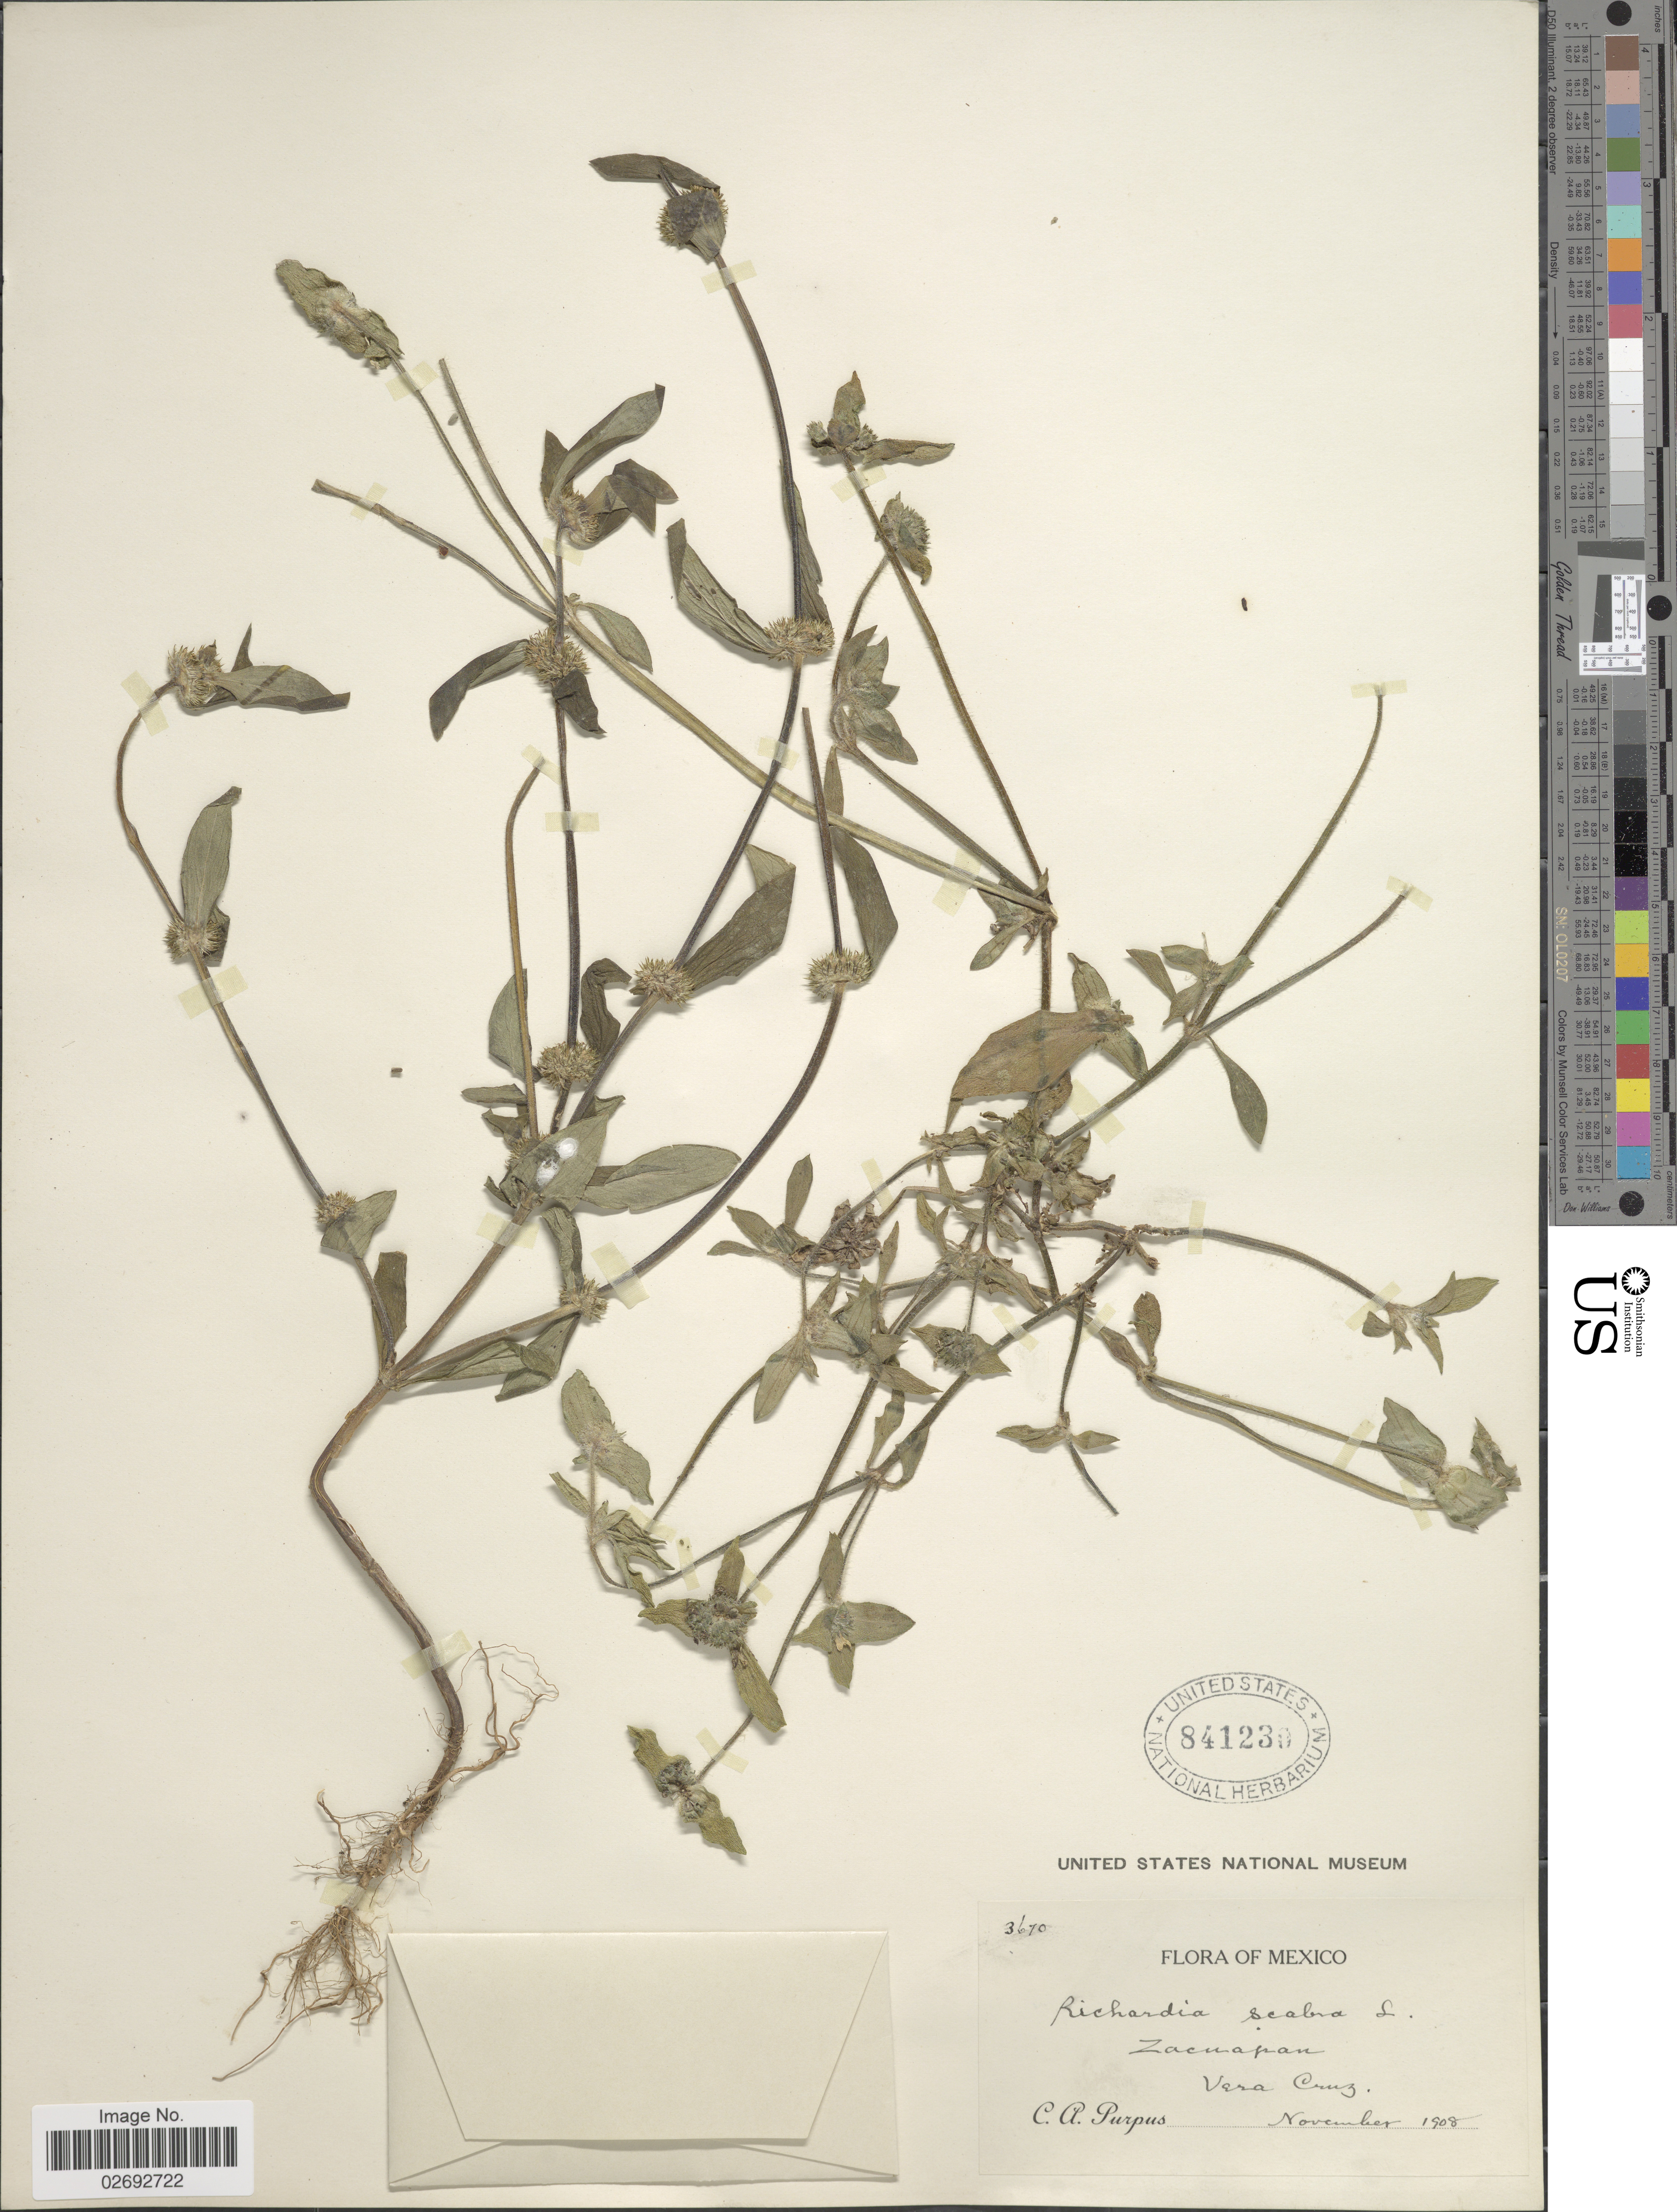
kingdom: Plantae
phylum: Tracheophyta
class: Magnoliopsida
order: Gentianales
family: Rubiaceae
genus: Richardia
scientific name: Richardia scabra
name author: L.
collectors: C. A. Purpus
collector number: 3670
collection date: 1908-11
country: Mexico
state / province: Veracruz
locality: Zacuapan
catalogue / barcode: US 841230